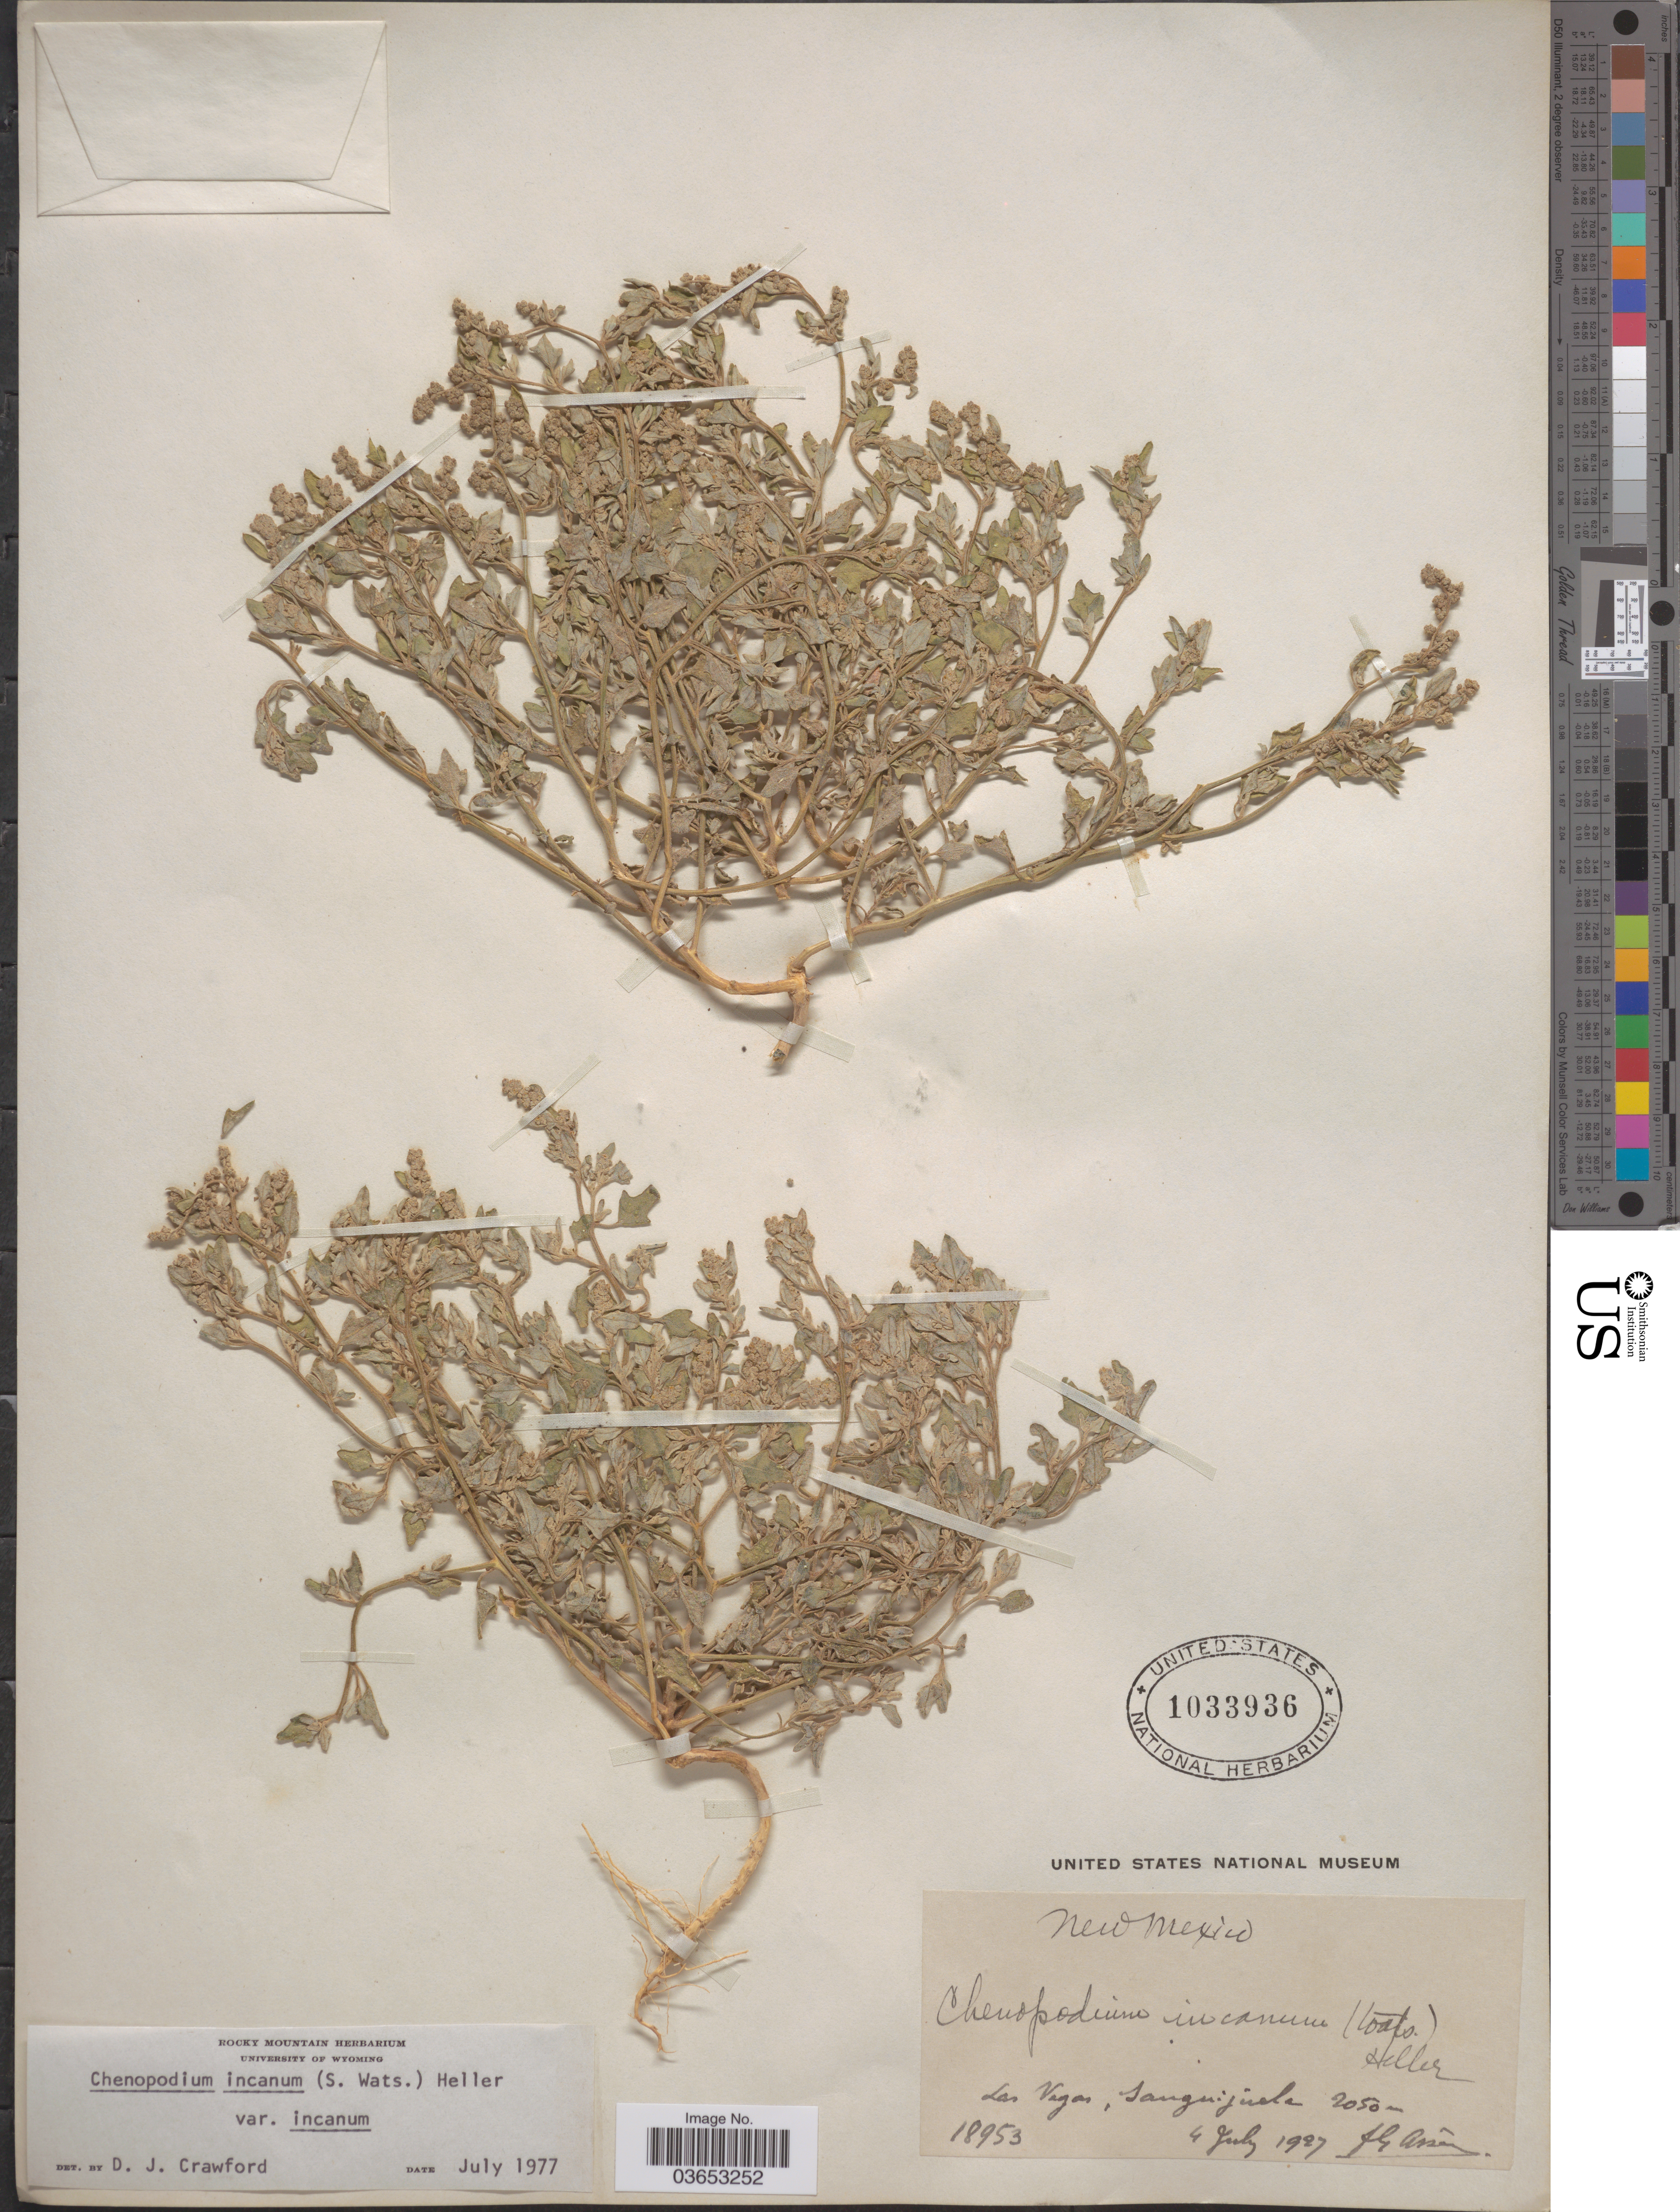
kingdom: Plantae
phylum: Tracheophyta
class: Magnoliopsida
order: Caryophyllales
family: Amaranthaceae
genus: Chenopodium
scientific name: Chenopodium incanum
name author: (S. Watson) A. Heller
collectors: F. Arsène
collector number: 18953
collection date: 1927-07-04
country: United States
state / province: New Mexico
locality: Las Vegas. Sanguijuela.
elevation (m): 2050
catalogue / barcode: US 1033936